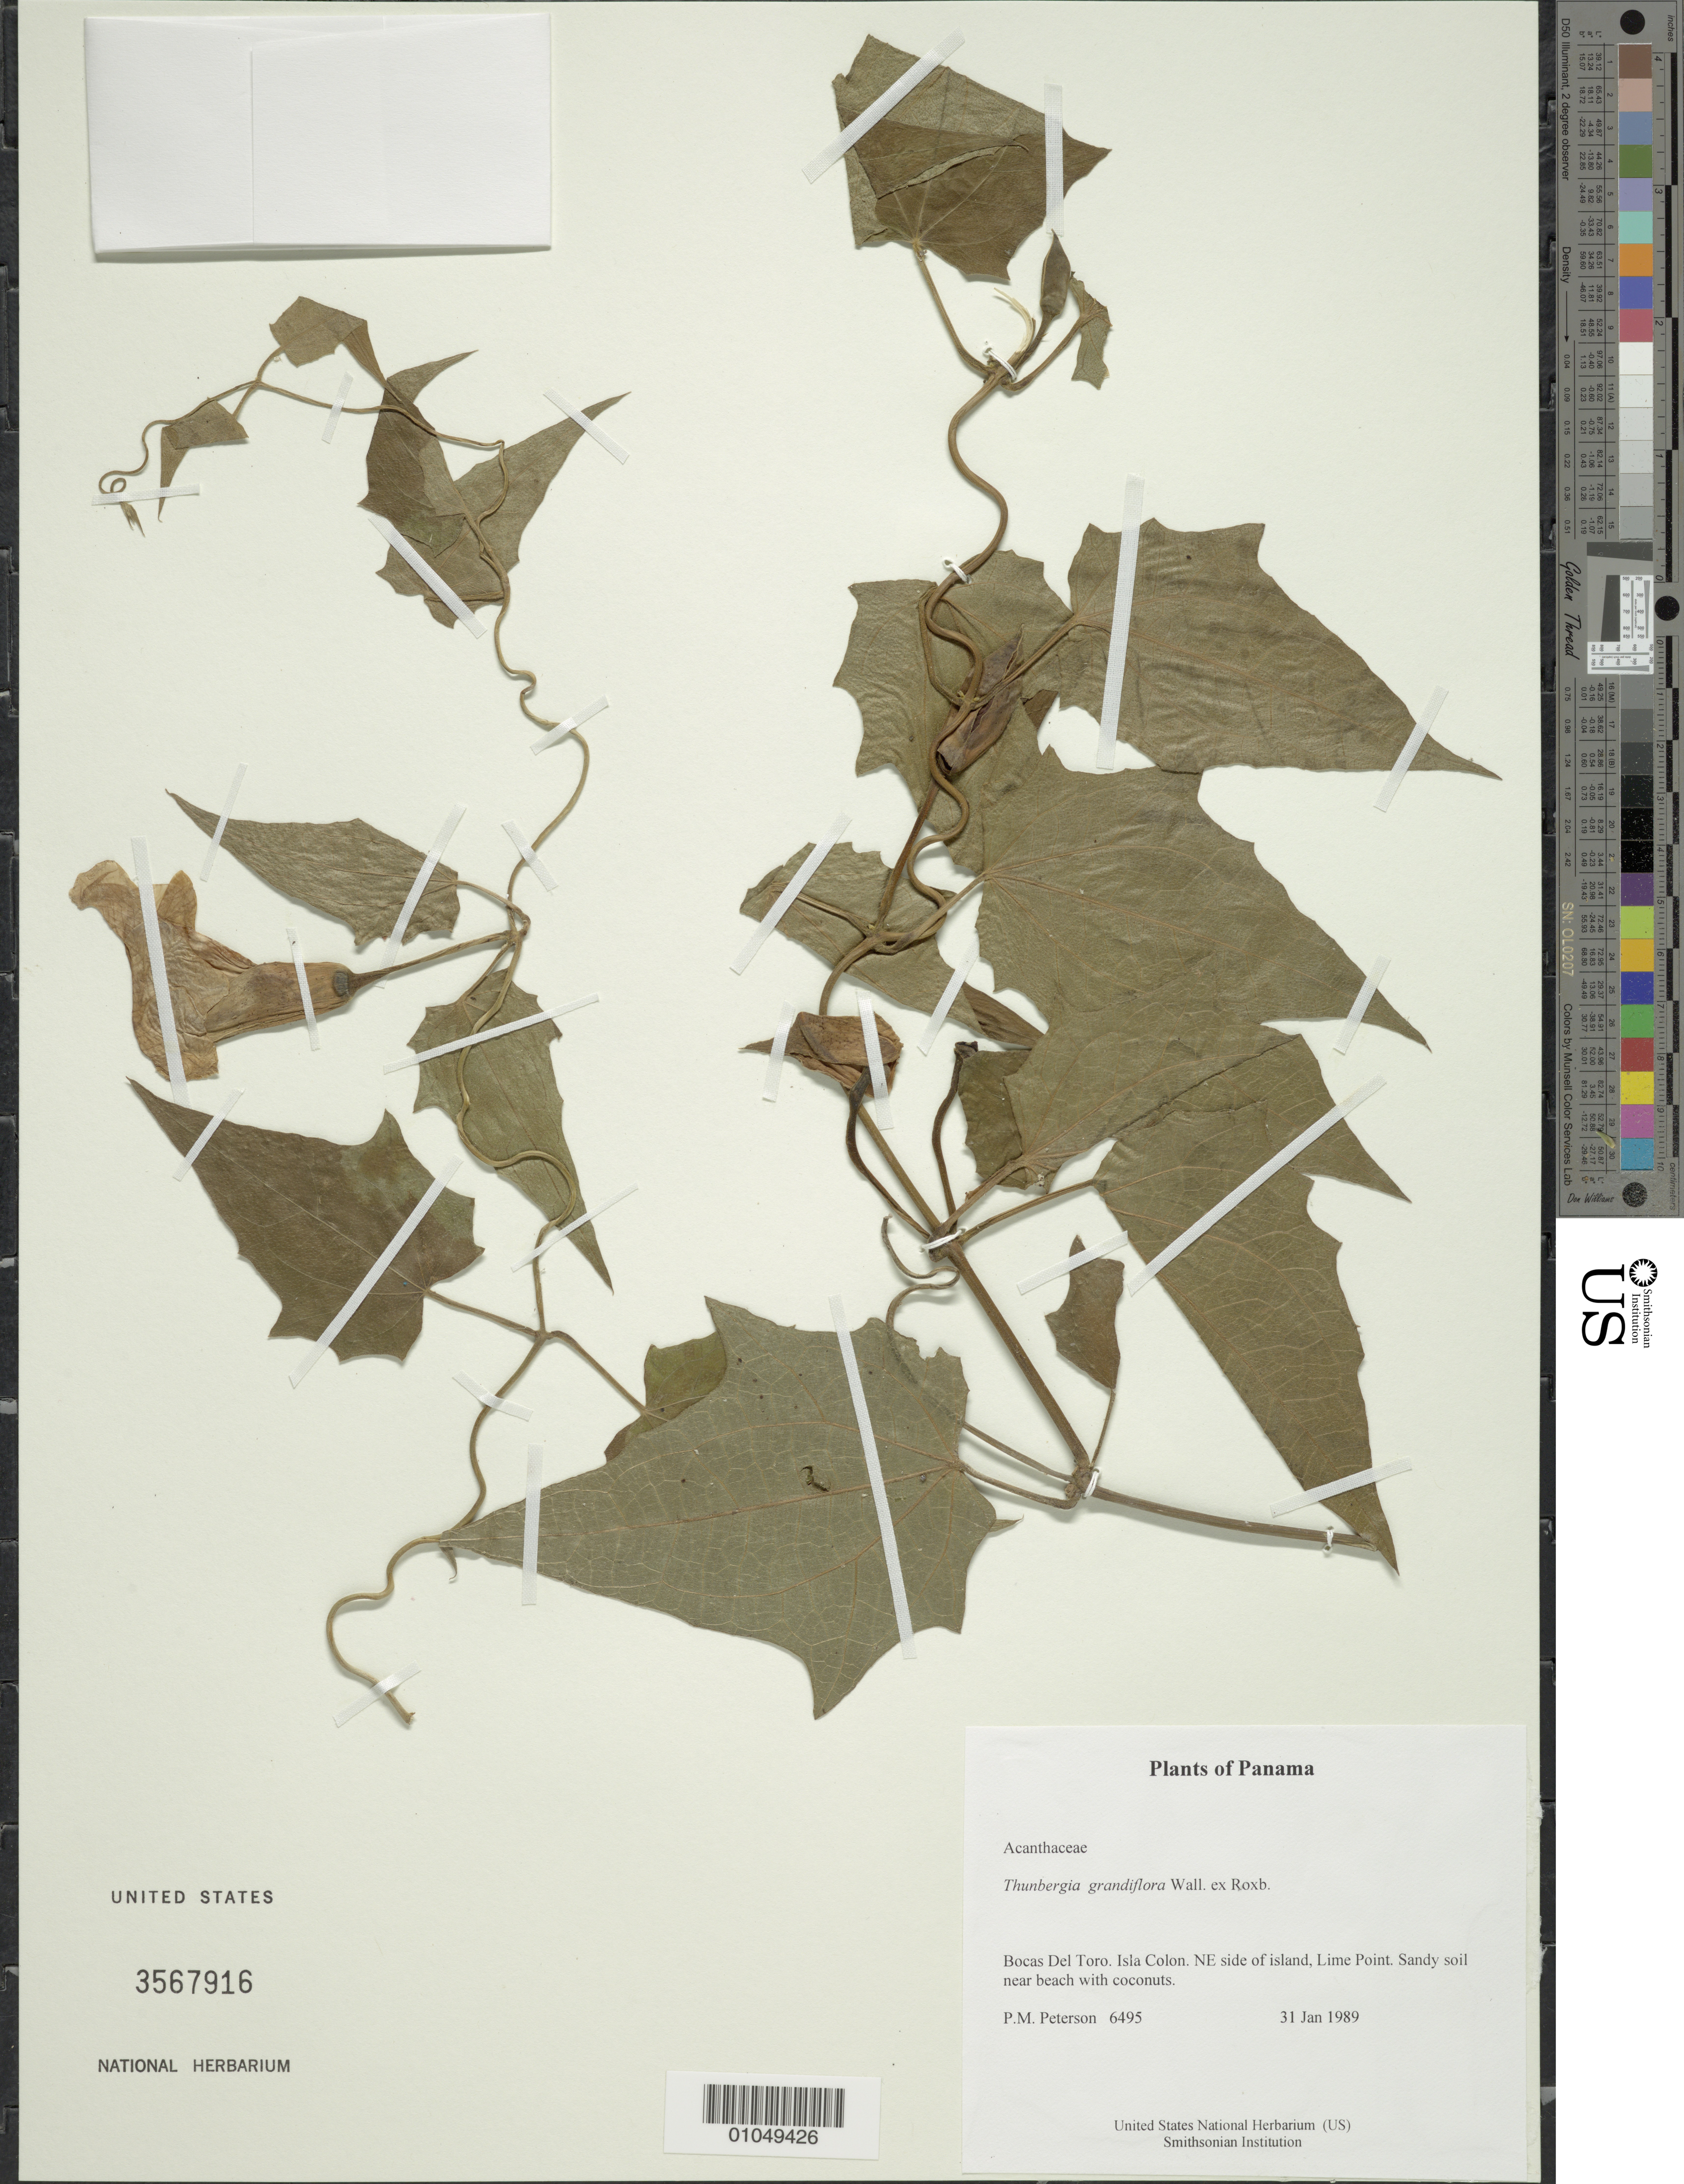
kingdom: Plantae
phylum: Tracheophyta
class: Magnoliopsida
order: Lamiales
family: Acanthaceae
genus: Thunbergia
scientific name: Thunbergia grandiflora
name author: Roxb.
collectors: P. M. Peterson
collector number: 06495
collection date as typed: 31 Jan 1989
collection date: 1989-01-31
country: Panama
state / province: Bocas del Toro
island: Colón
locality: NE side of island, Lime Point.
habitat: Sandy soil near beach with coconuts.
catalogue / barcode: US 3567916